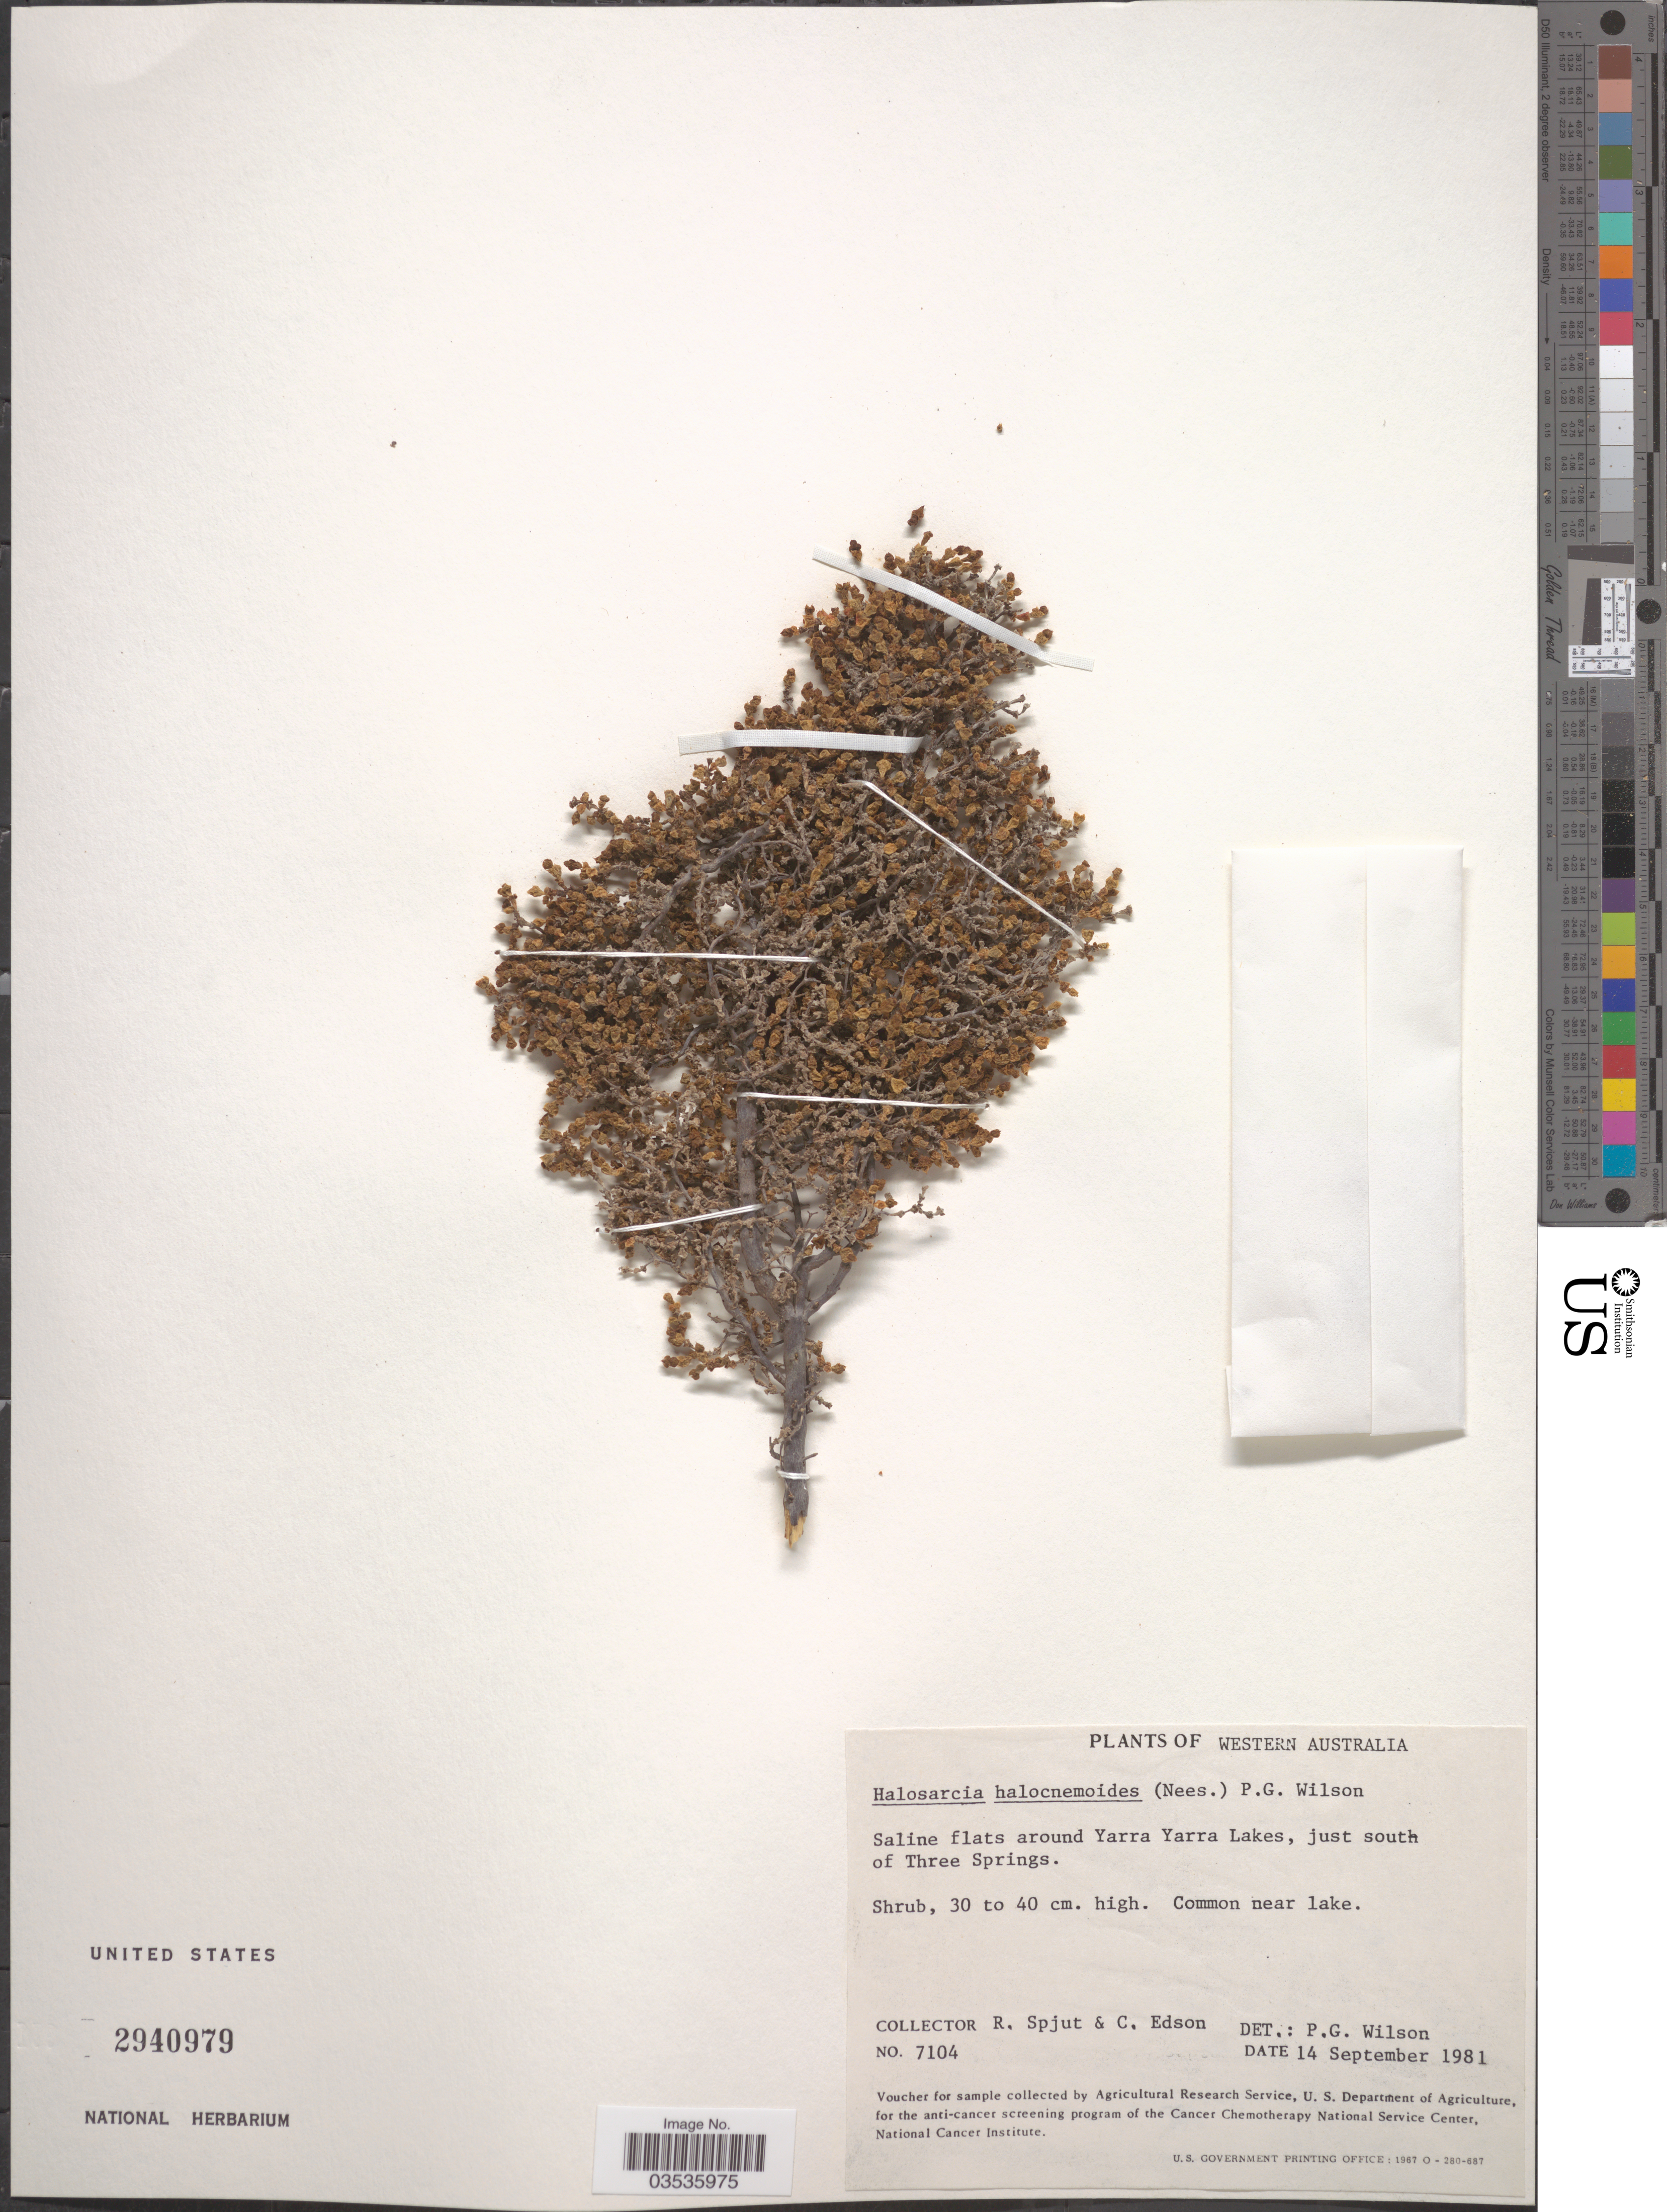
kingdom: Plantae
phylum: Tracheophyta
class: Magnoliopsida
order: Caryophyllales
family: Amaranthaceae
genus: Tecticornia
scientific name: Tecticornia halocnemoides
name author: (Nees) K.A. Sheph. & Paul G. Wilson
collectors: R. Spjut & C. Edson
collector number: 7104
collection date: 1981-09-14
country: Australia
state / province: Western Australia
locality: Around Yarra Yarra Lakes, just south of Three Springs.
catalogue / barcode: US 2940979